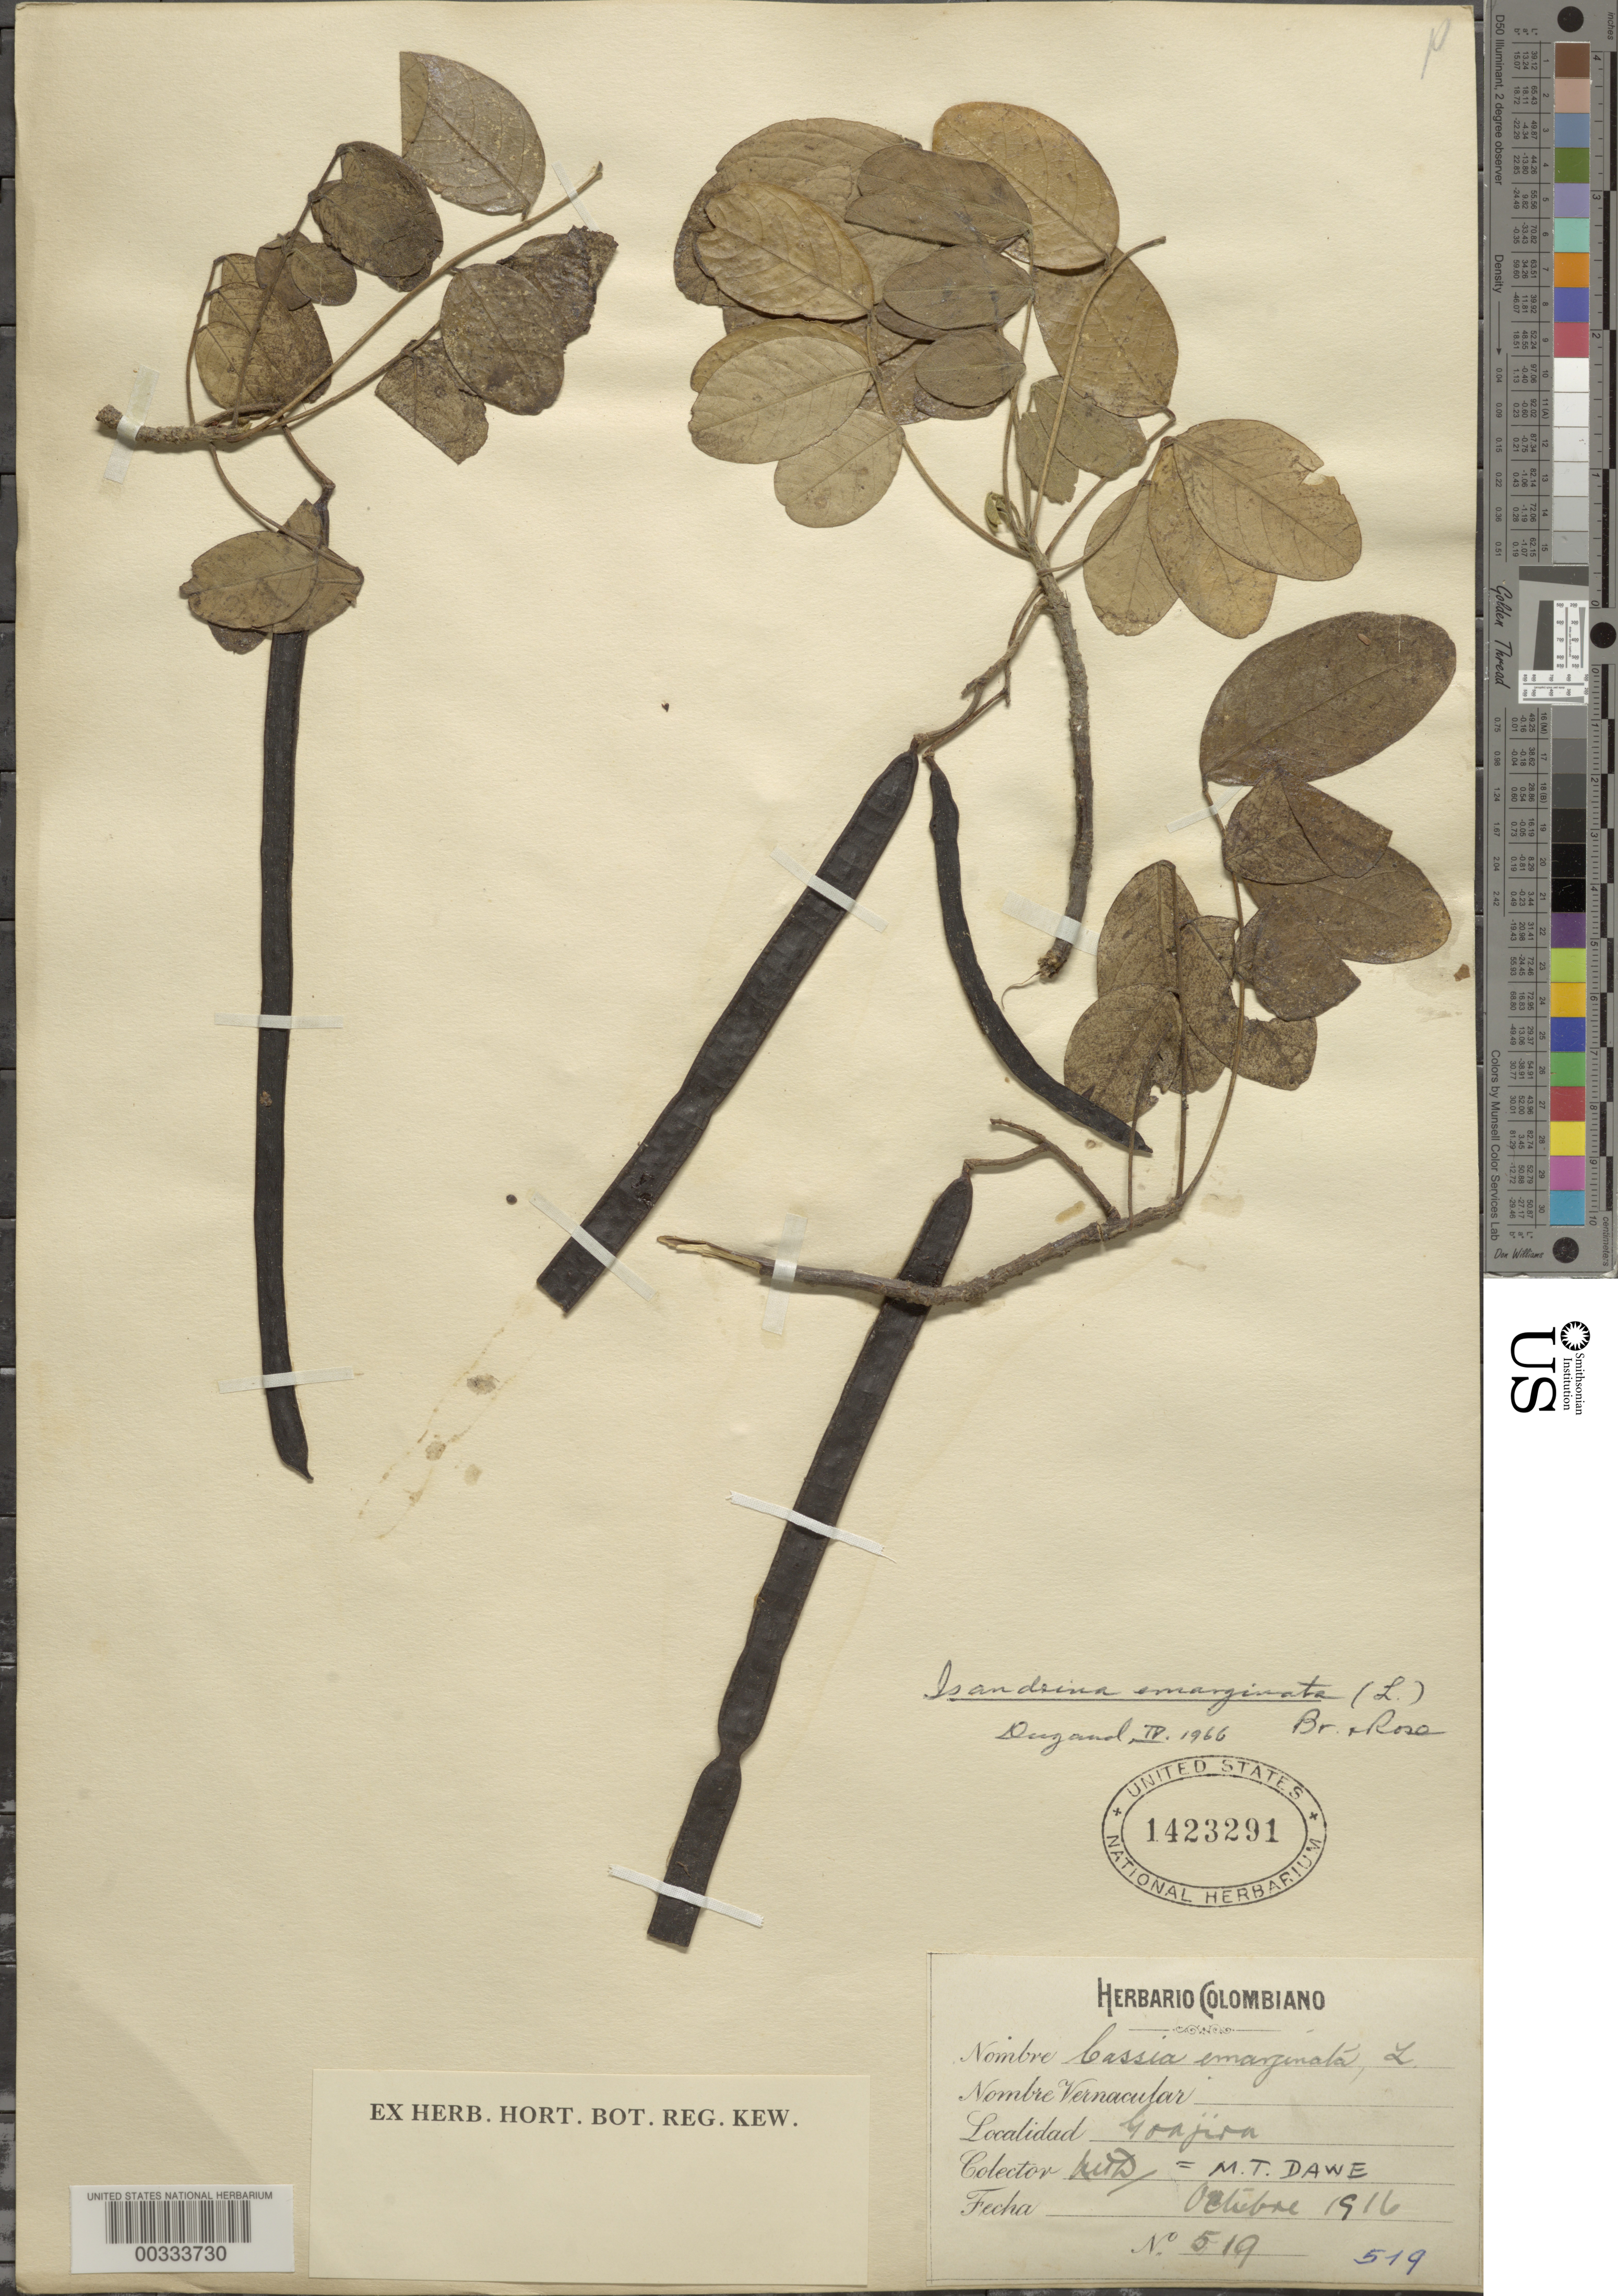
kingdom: Plantae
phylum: Tracheophyta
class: Magnoliopsida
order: Fabales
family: Fabaceae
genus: Senna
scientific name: Senna atomaria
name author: (L.) H.S. Irwin & Barneby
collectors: M. T. Dawe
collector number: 519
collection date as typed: Oct 1916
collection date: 1916-10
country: Colombia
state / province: La Guajira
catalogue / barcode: US 1423291